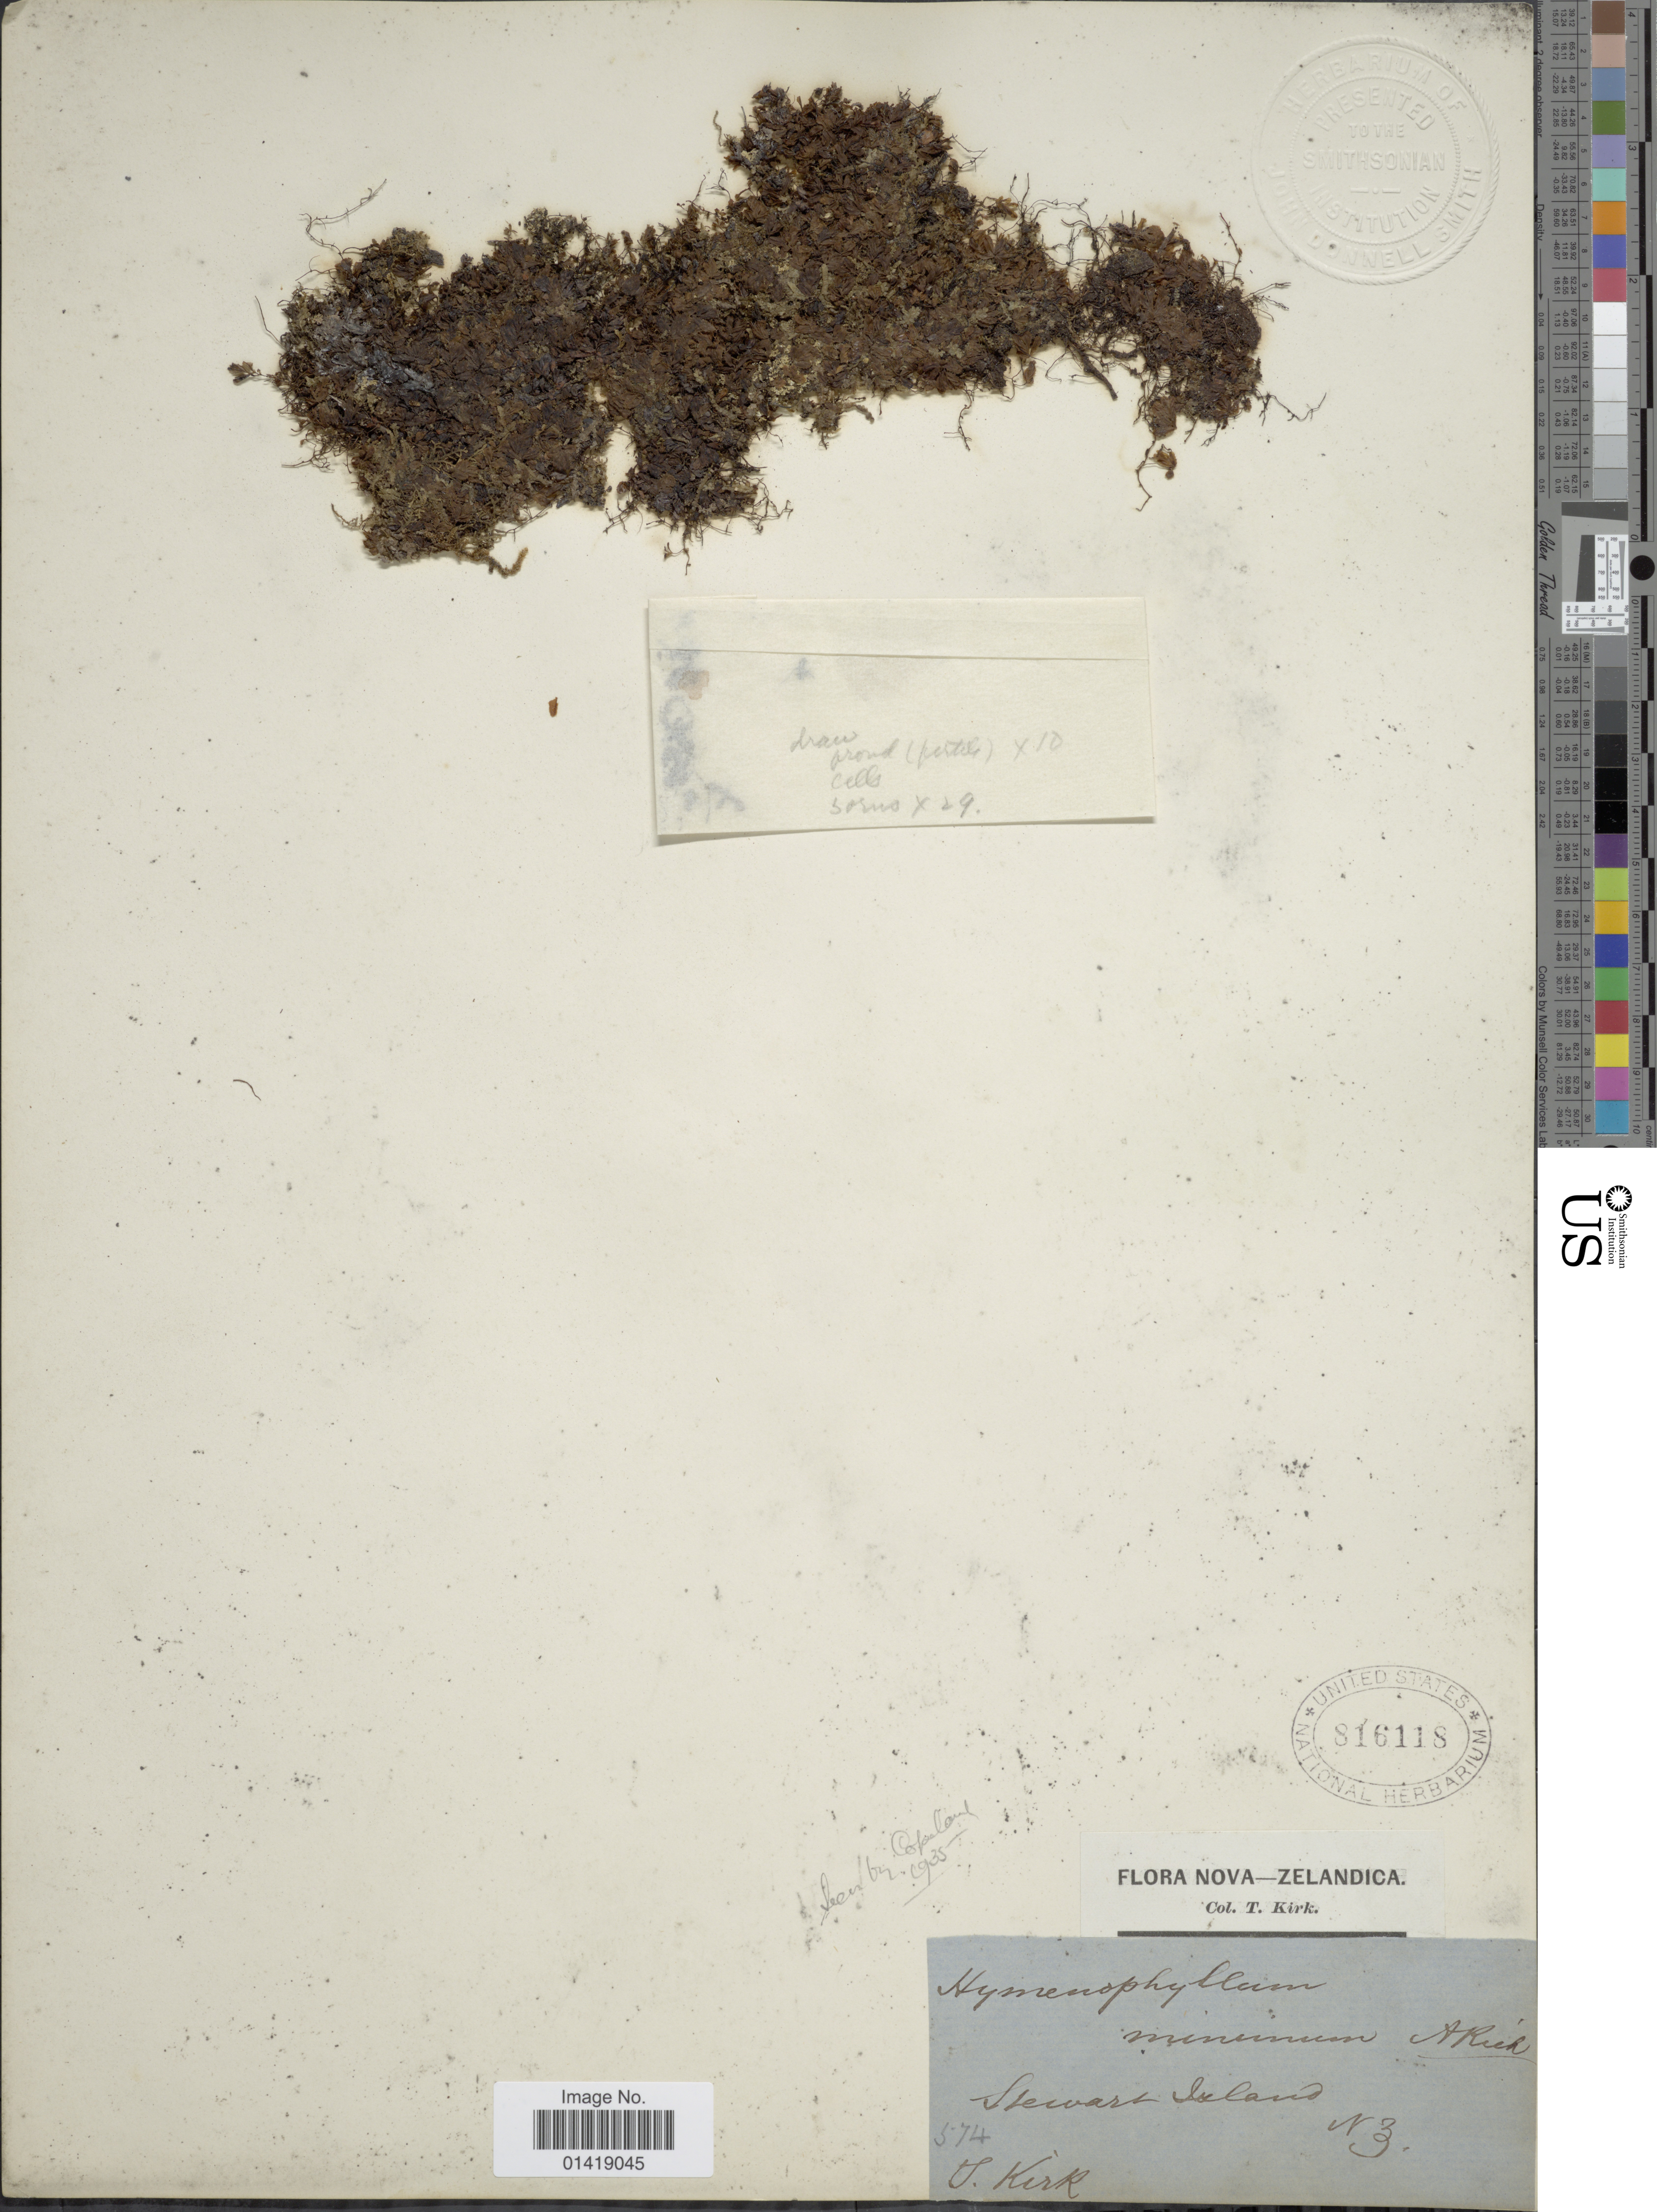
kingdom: Plantae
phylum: Tracheophyta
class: Polypodiopsida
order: Hymenophyllales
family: Hymenophyllaceae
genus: Hymenophyllum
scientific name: Hymenophyllum minimum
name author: A. Rich.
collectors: T. Kirk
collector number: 574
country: New Zealand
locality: Stewart Island N.Z.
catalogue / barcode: US 816118